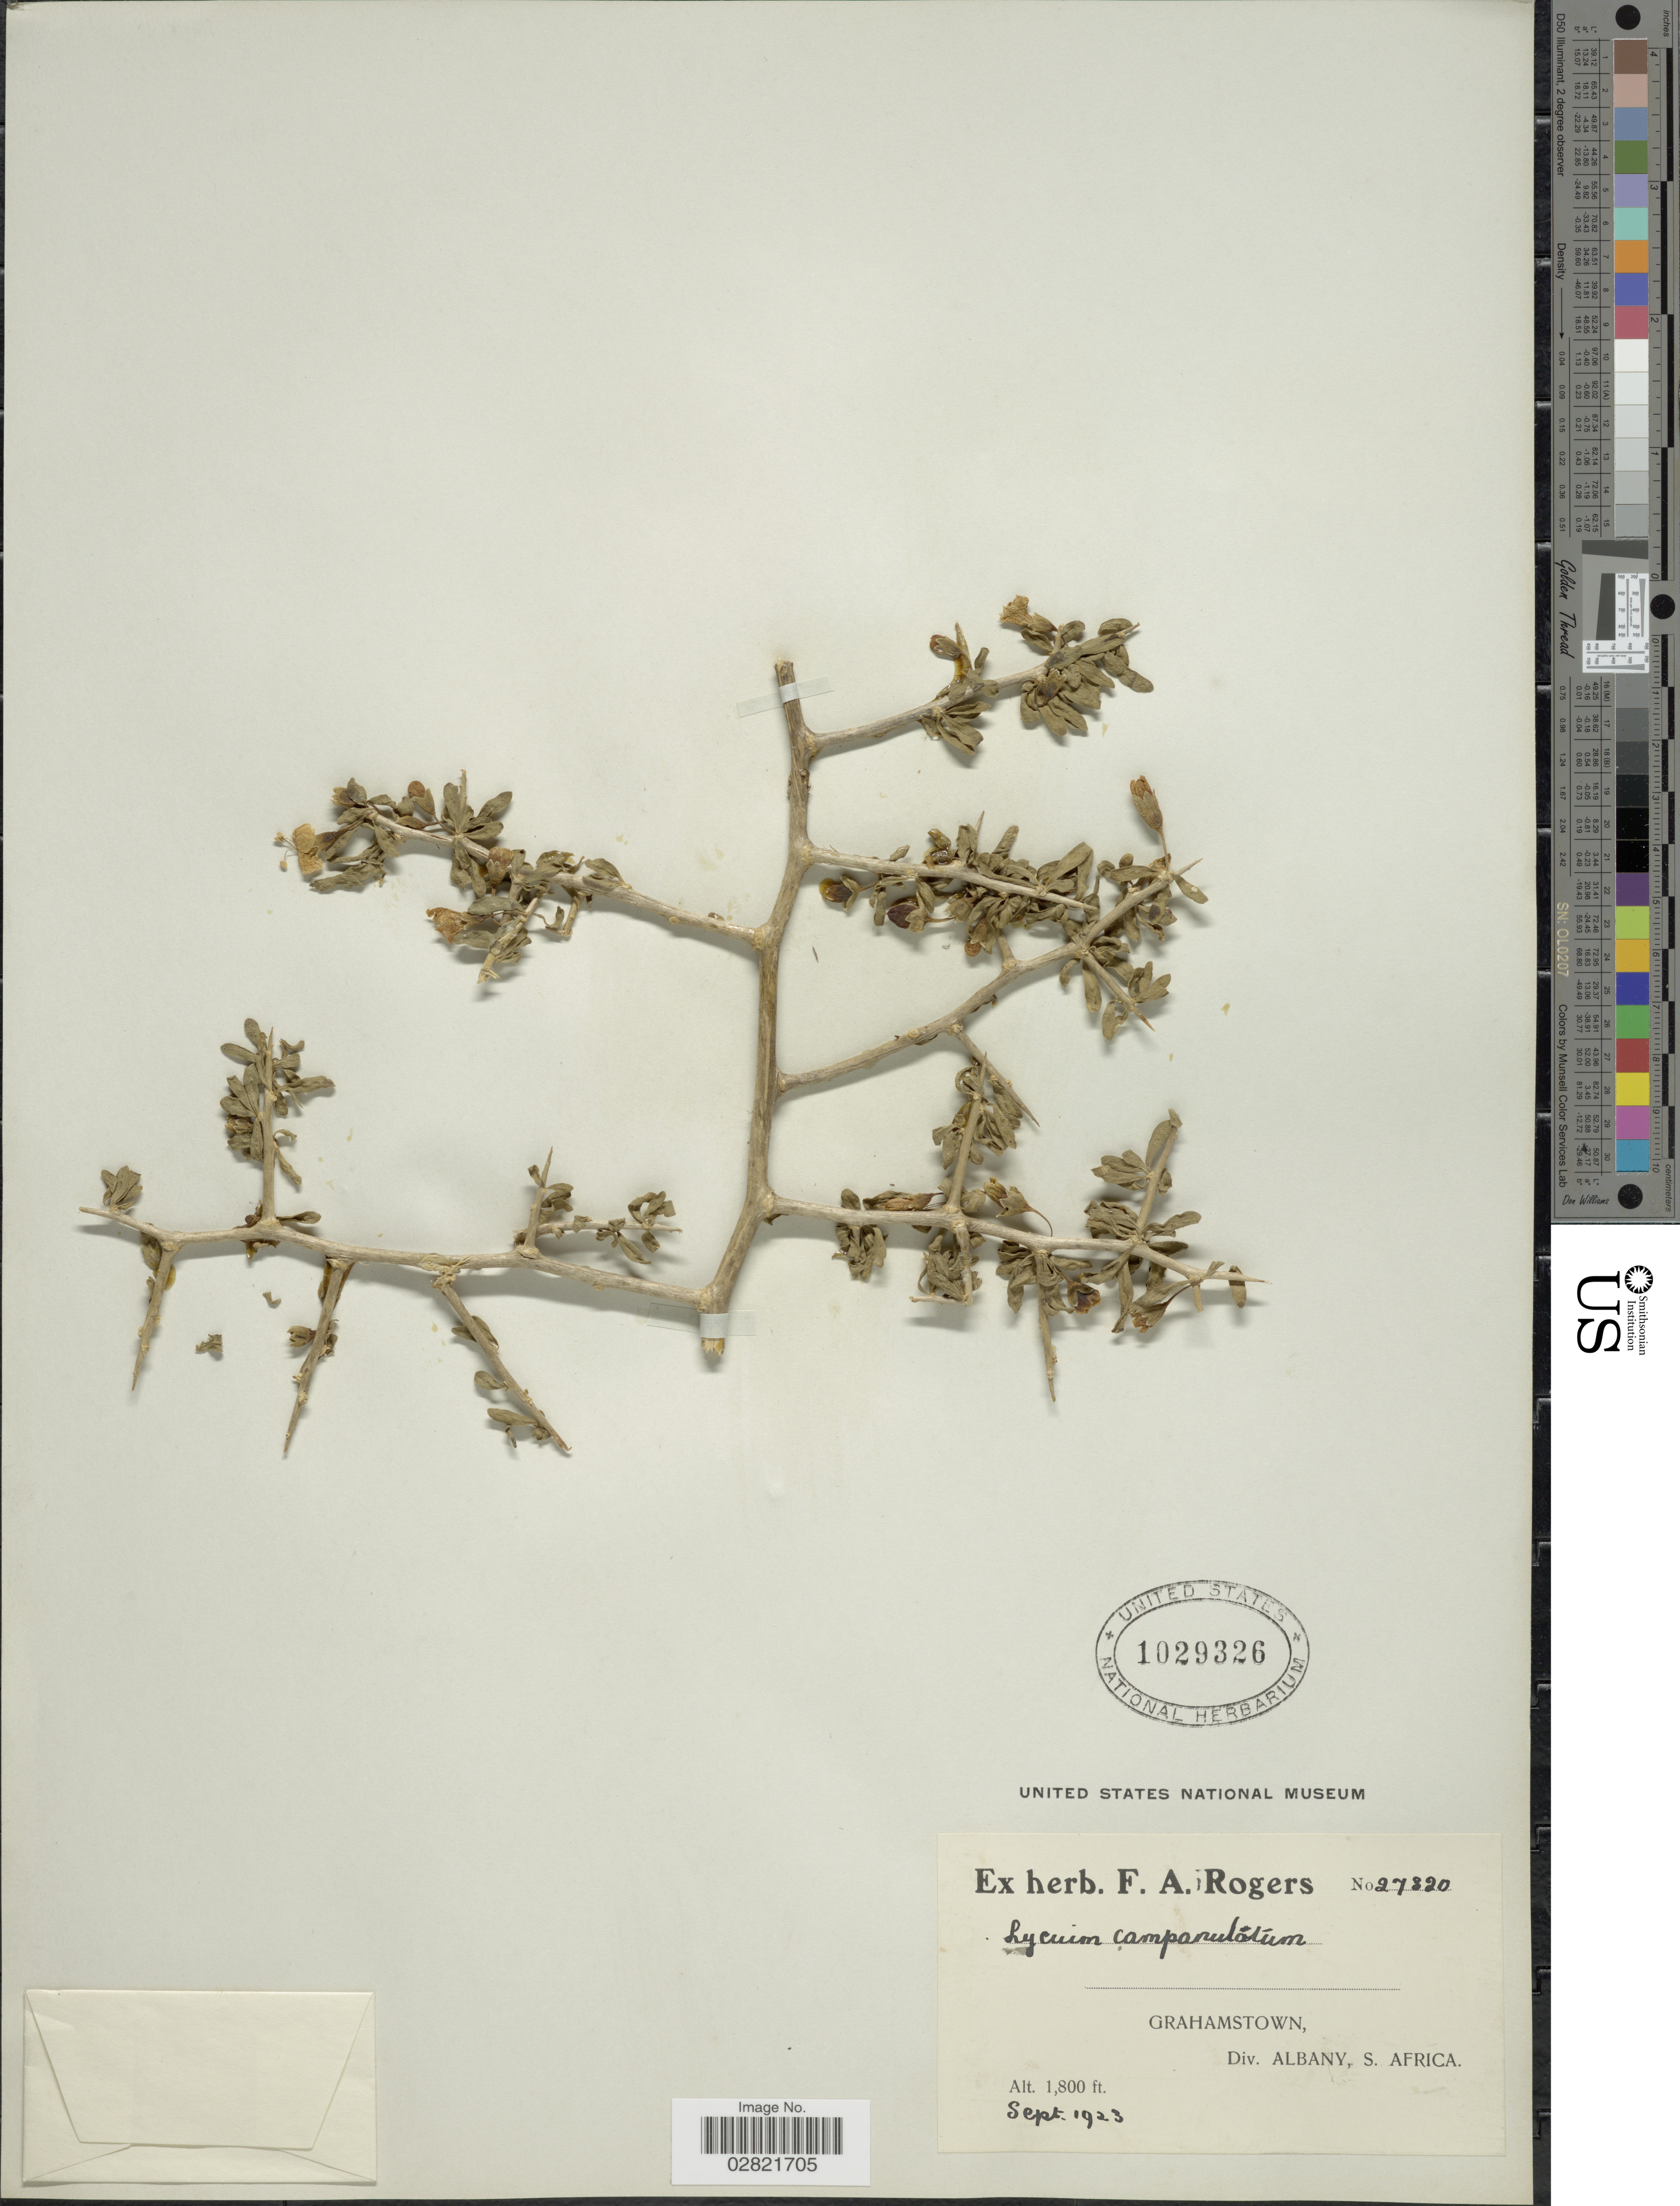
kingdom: Plantae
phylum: Tracheophyta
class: Magnoliopsida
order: Solanales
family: Solanaceae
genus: Lycium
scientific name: Lycium ferocissimum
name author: Miers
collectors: ex herb. F. A. Rogers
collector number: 27320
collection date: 1923-09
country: South Africa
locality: Grahamstown, Div. Albany, S. Africa.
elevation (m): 549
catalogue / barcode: US 1029326